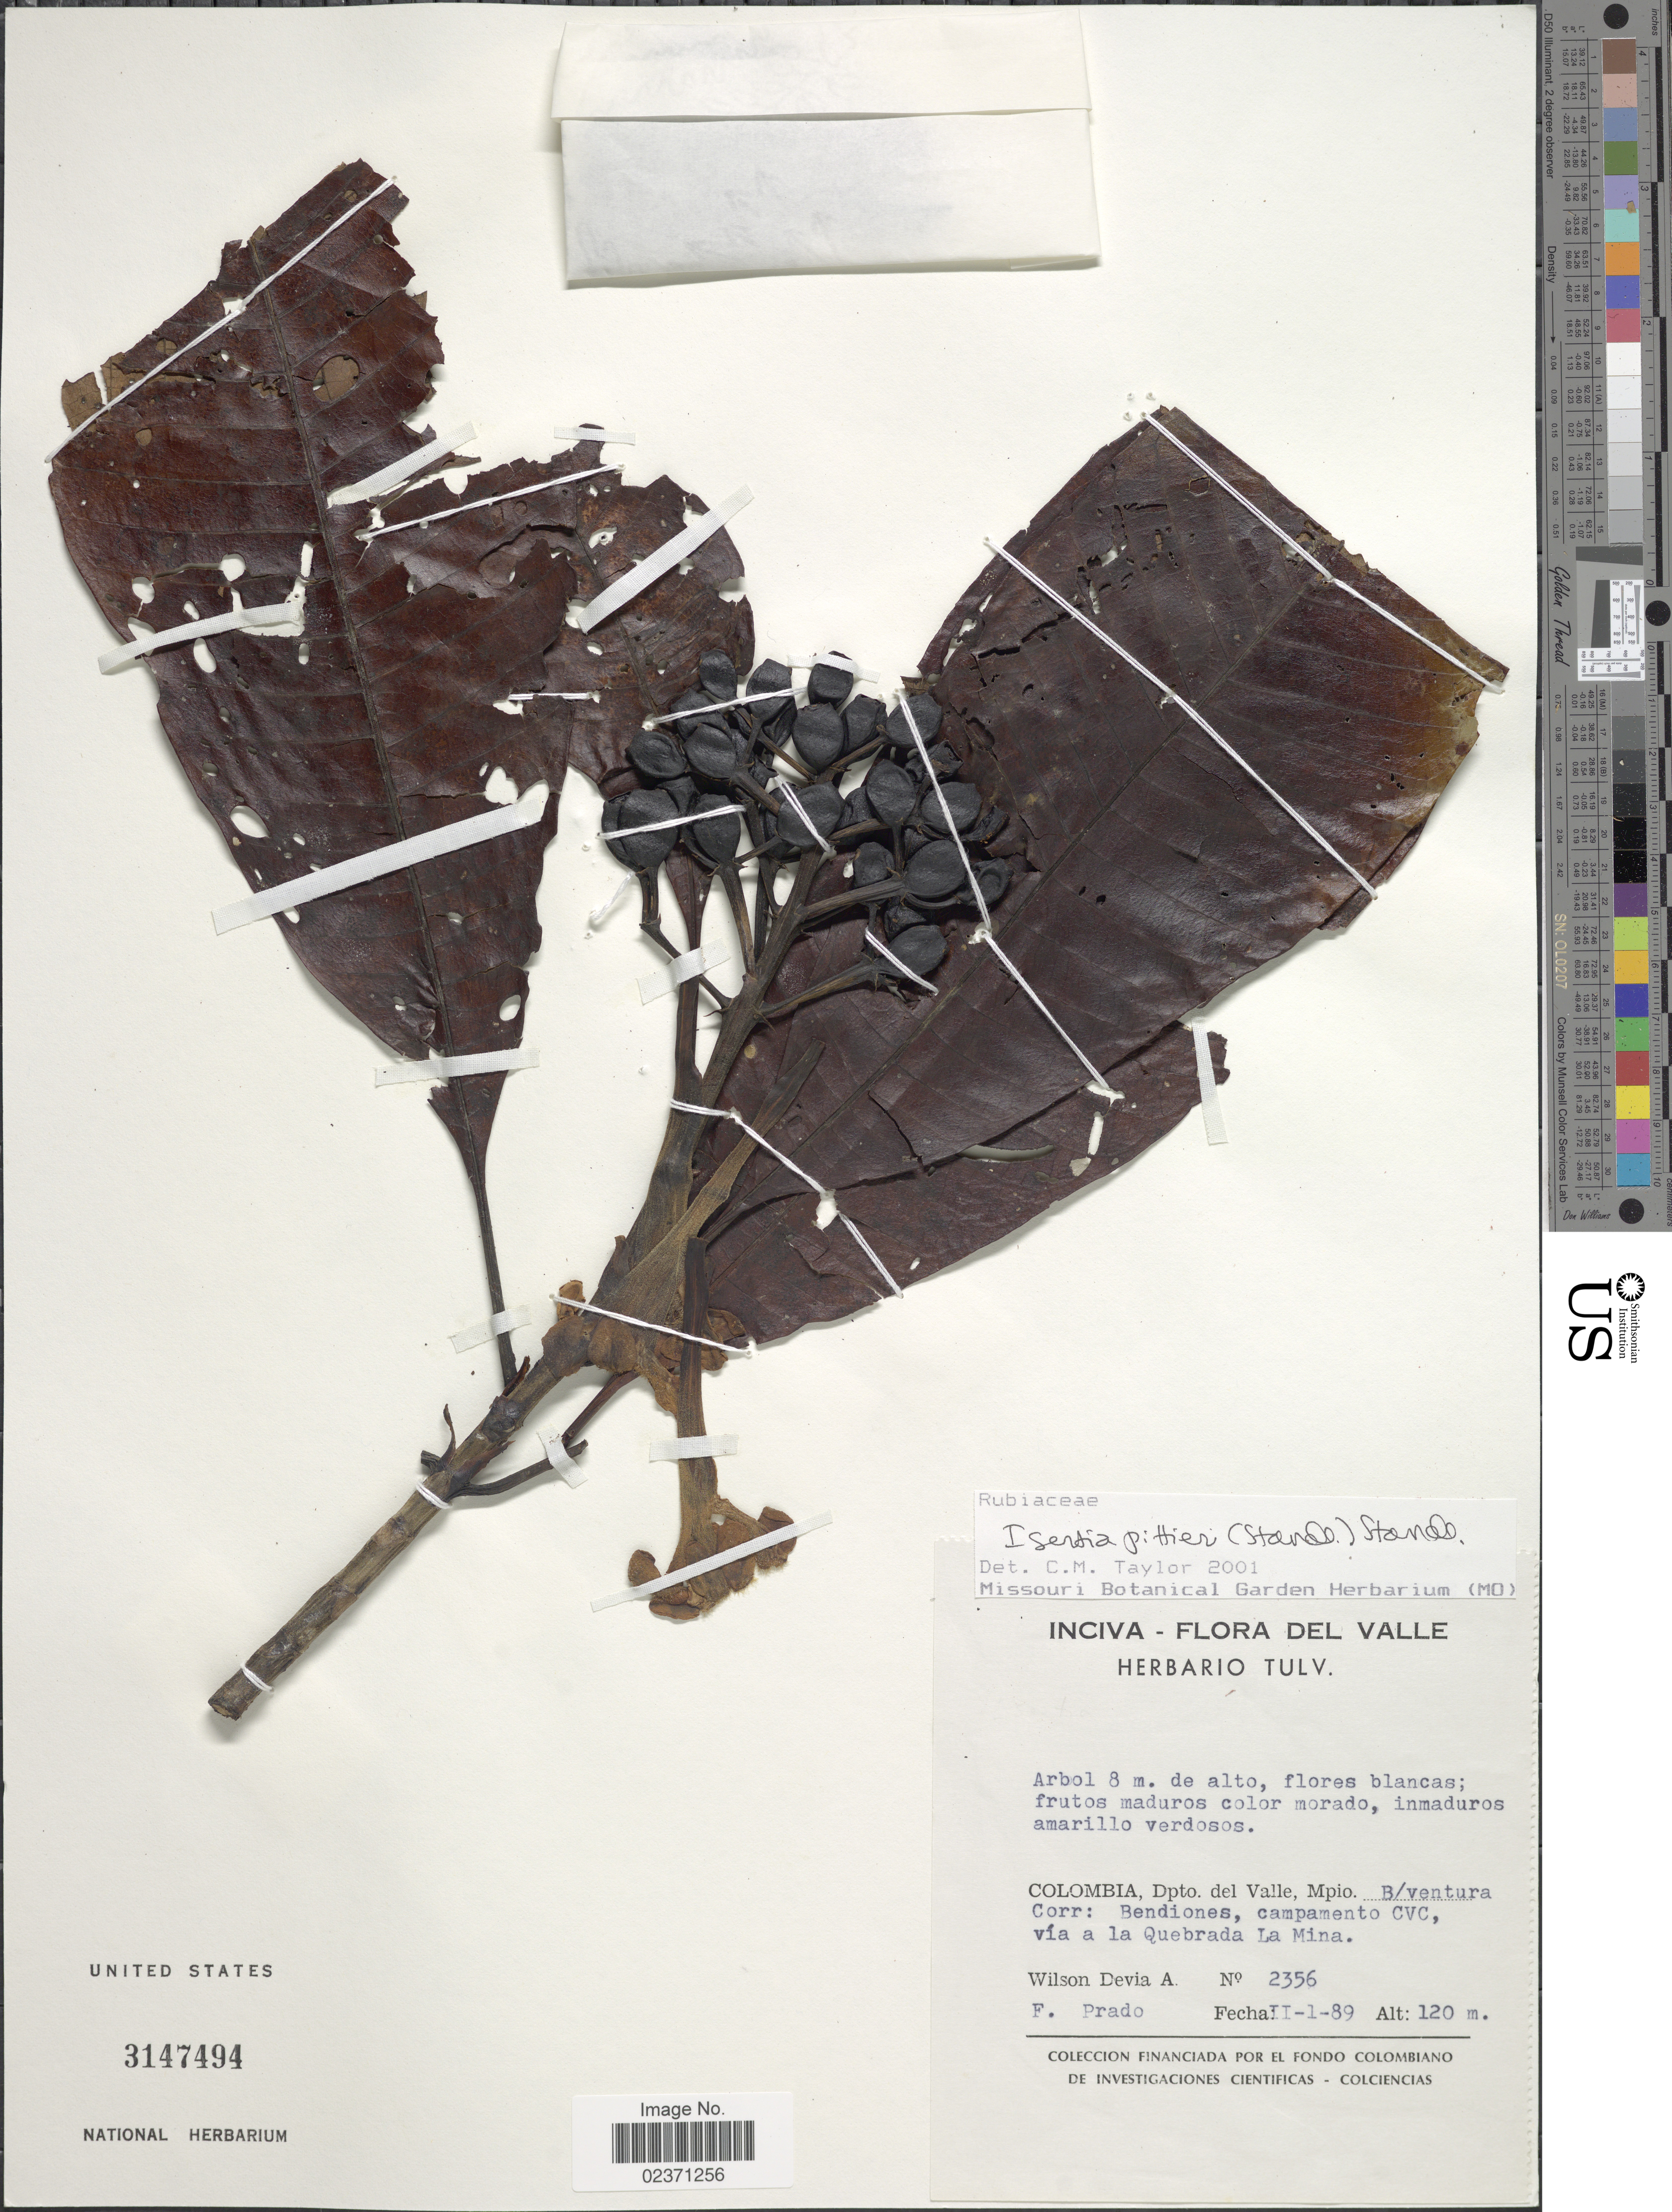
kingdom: Plantae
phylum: Tracheophyta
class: Magnoliopsida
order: Gentianales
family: Rubiaceae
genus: Isertia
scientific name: Isertia pittieri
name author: (Standl.) Standl.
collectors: W. Devia A. & F. Prado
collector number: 2356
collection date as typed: Transcribed d/m/y: 1/2/89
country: Colombia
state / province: Valle del Cauca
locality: Dpto. del Valle, Mpio. B/ventura. Corr: Bendiciones, campamento CVC, via Quebrada La Mina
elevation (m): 120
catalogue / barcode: US 3147494